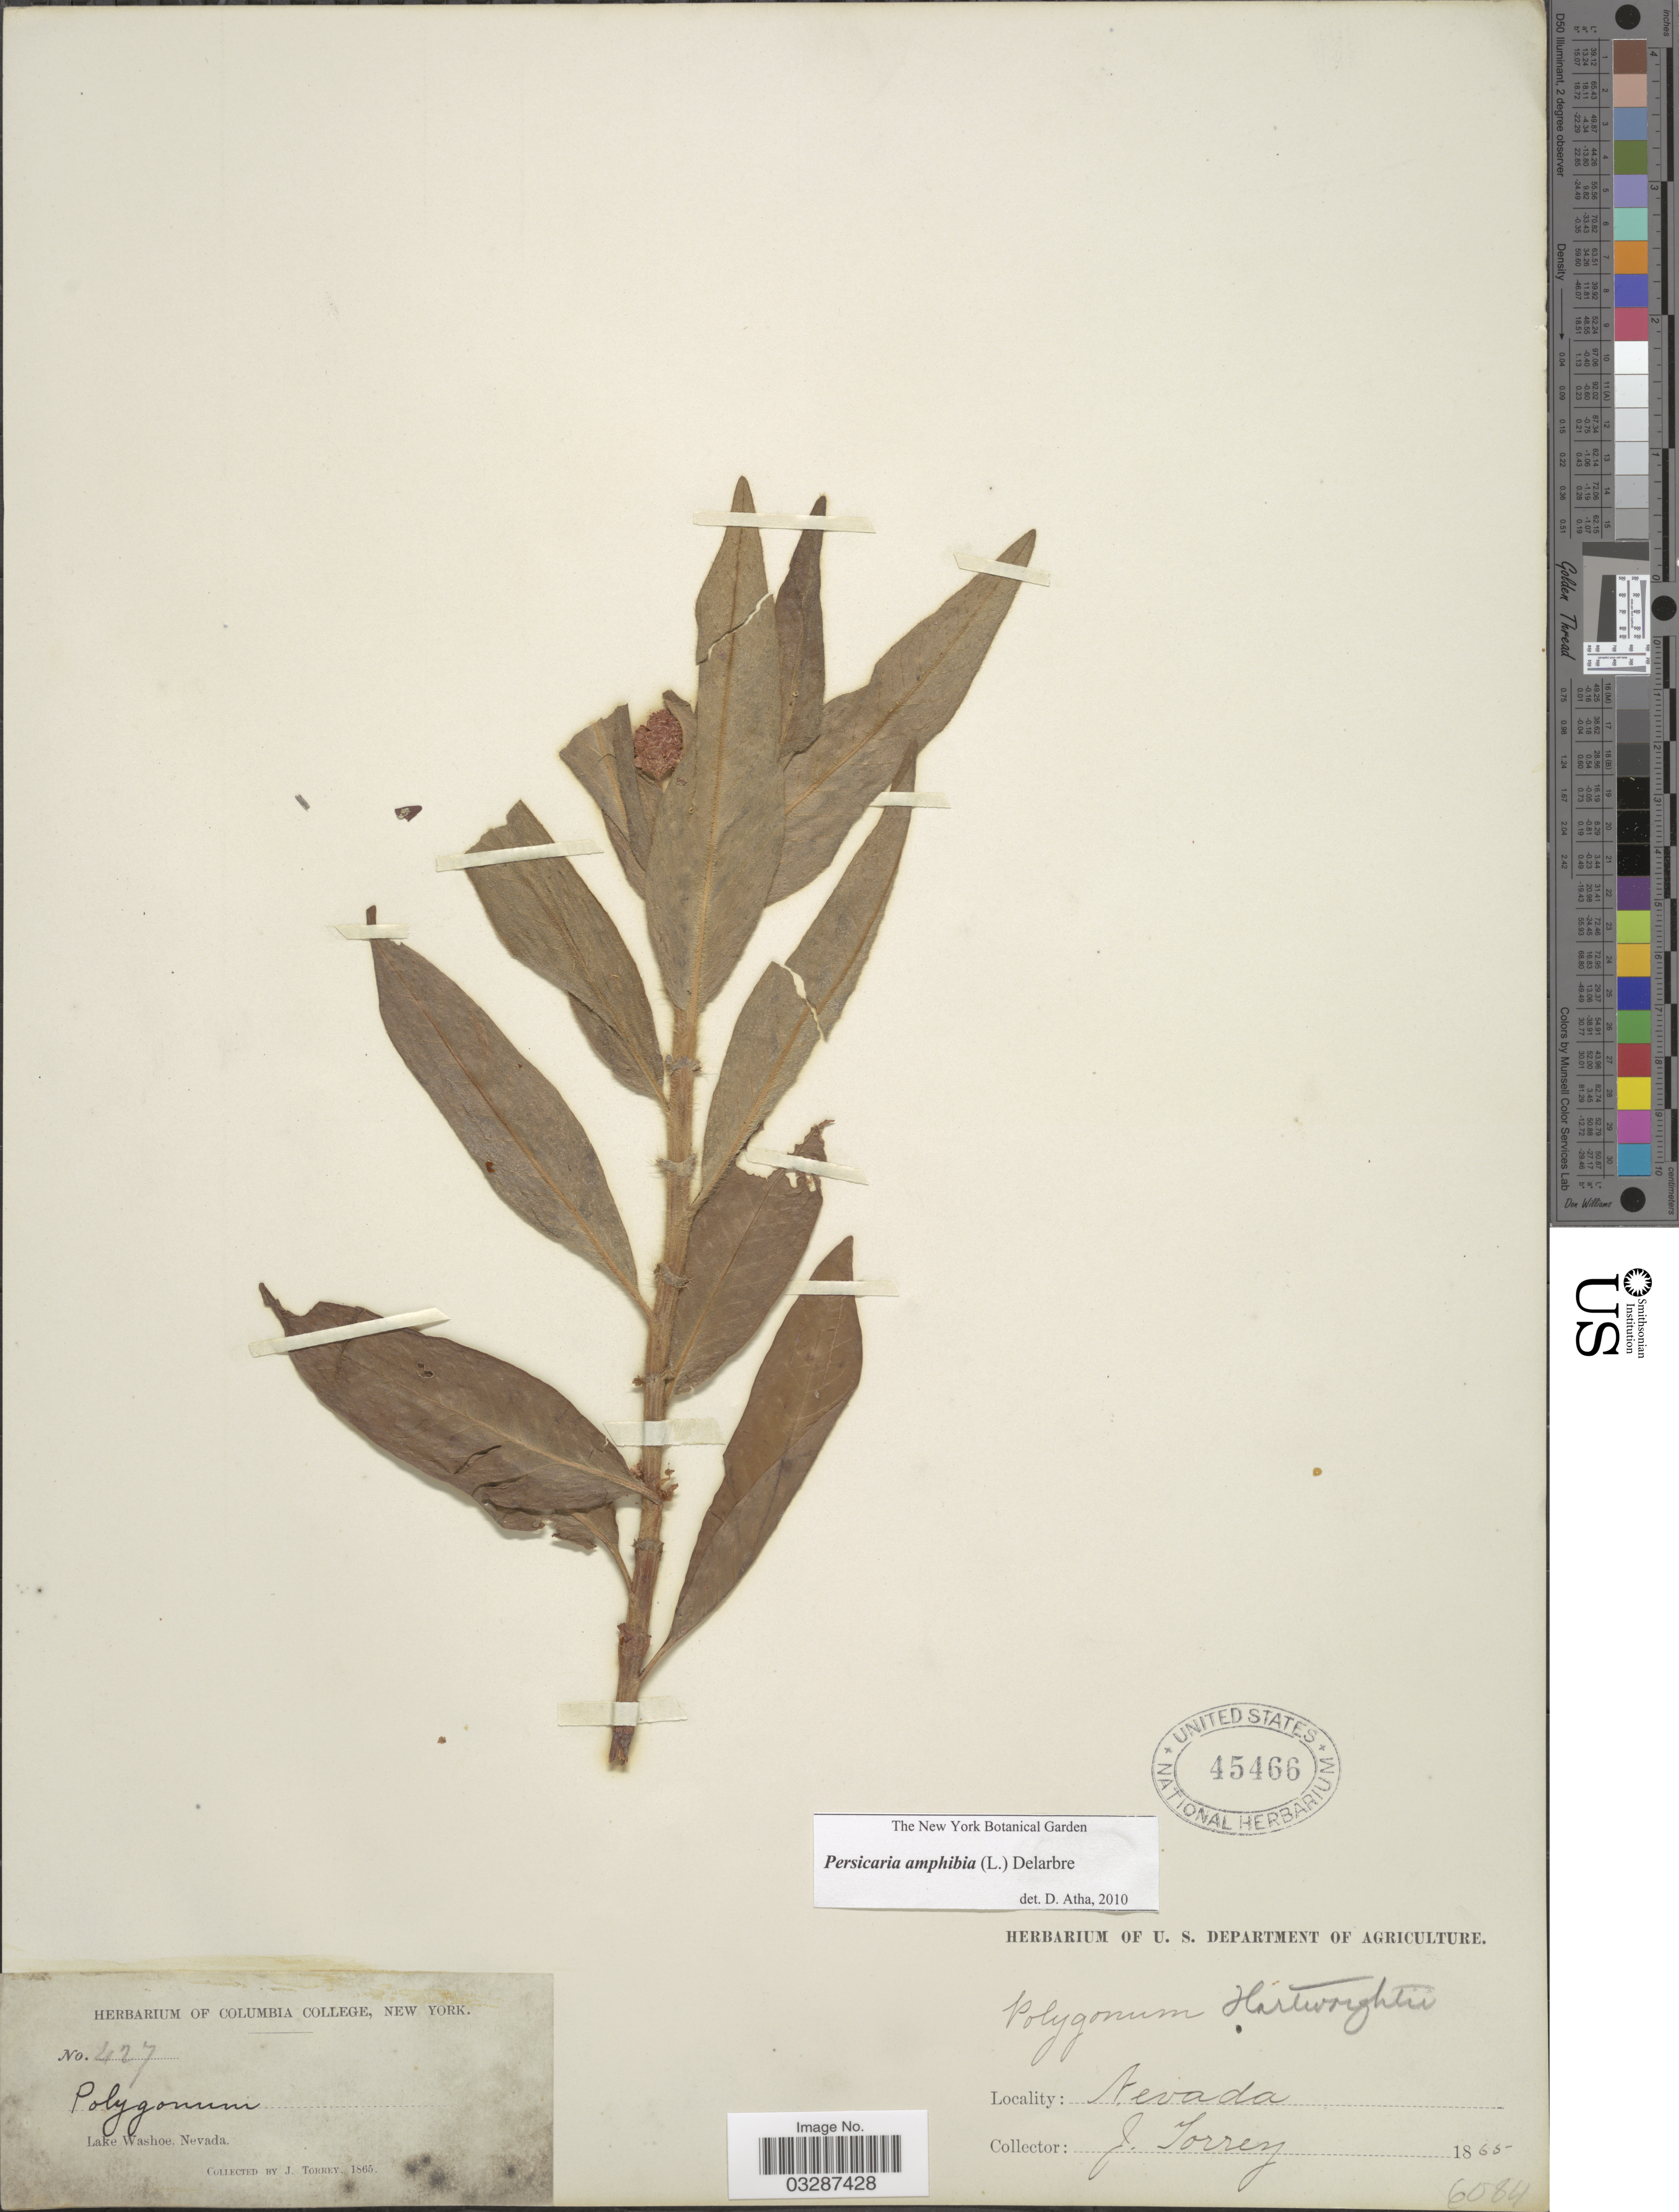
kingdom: Plantae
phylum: Tracheophyta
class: Magnoliopsida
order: Caryophyllales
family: Polygonaceae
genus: Persicaria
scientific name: Persicaria amphibia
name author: (L.) Delarbre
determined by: Atha, D. E.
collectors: J. Torrey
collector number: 427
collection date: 1865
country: United States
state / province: Nevada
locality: Lake Washoe.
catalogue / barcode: US 45466